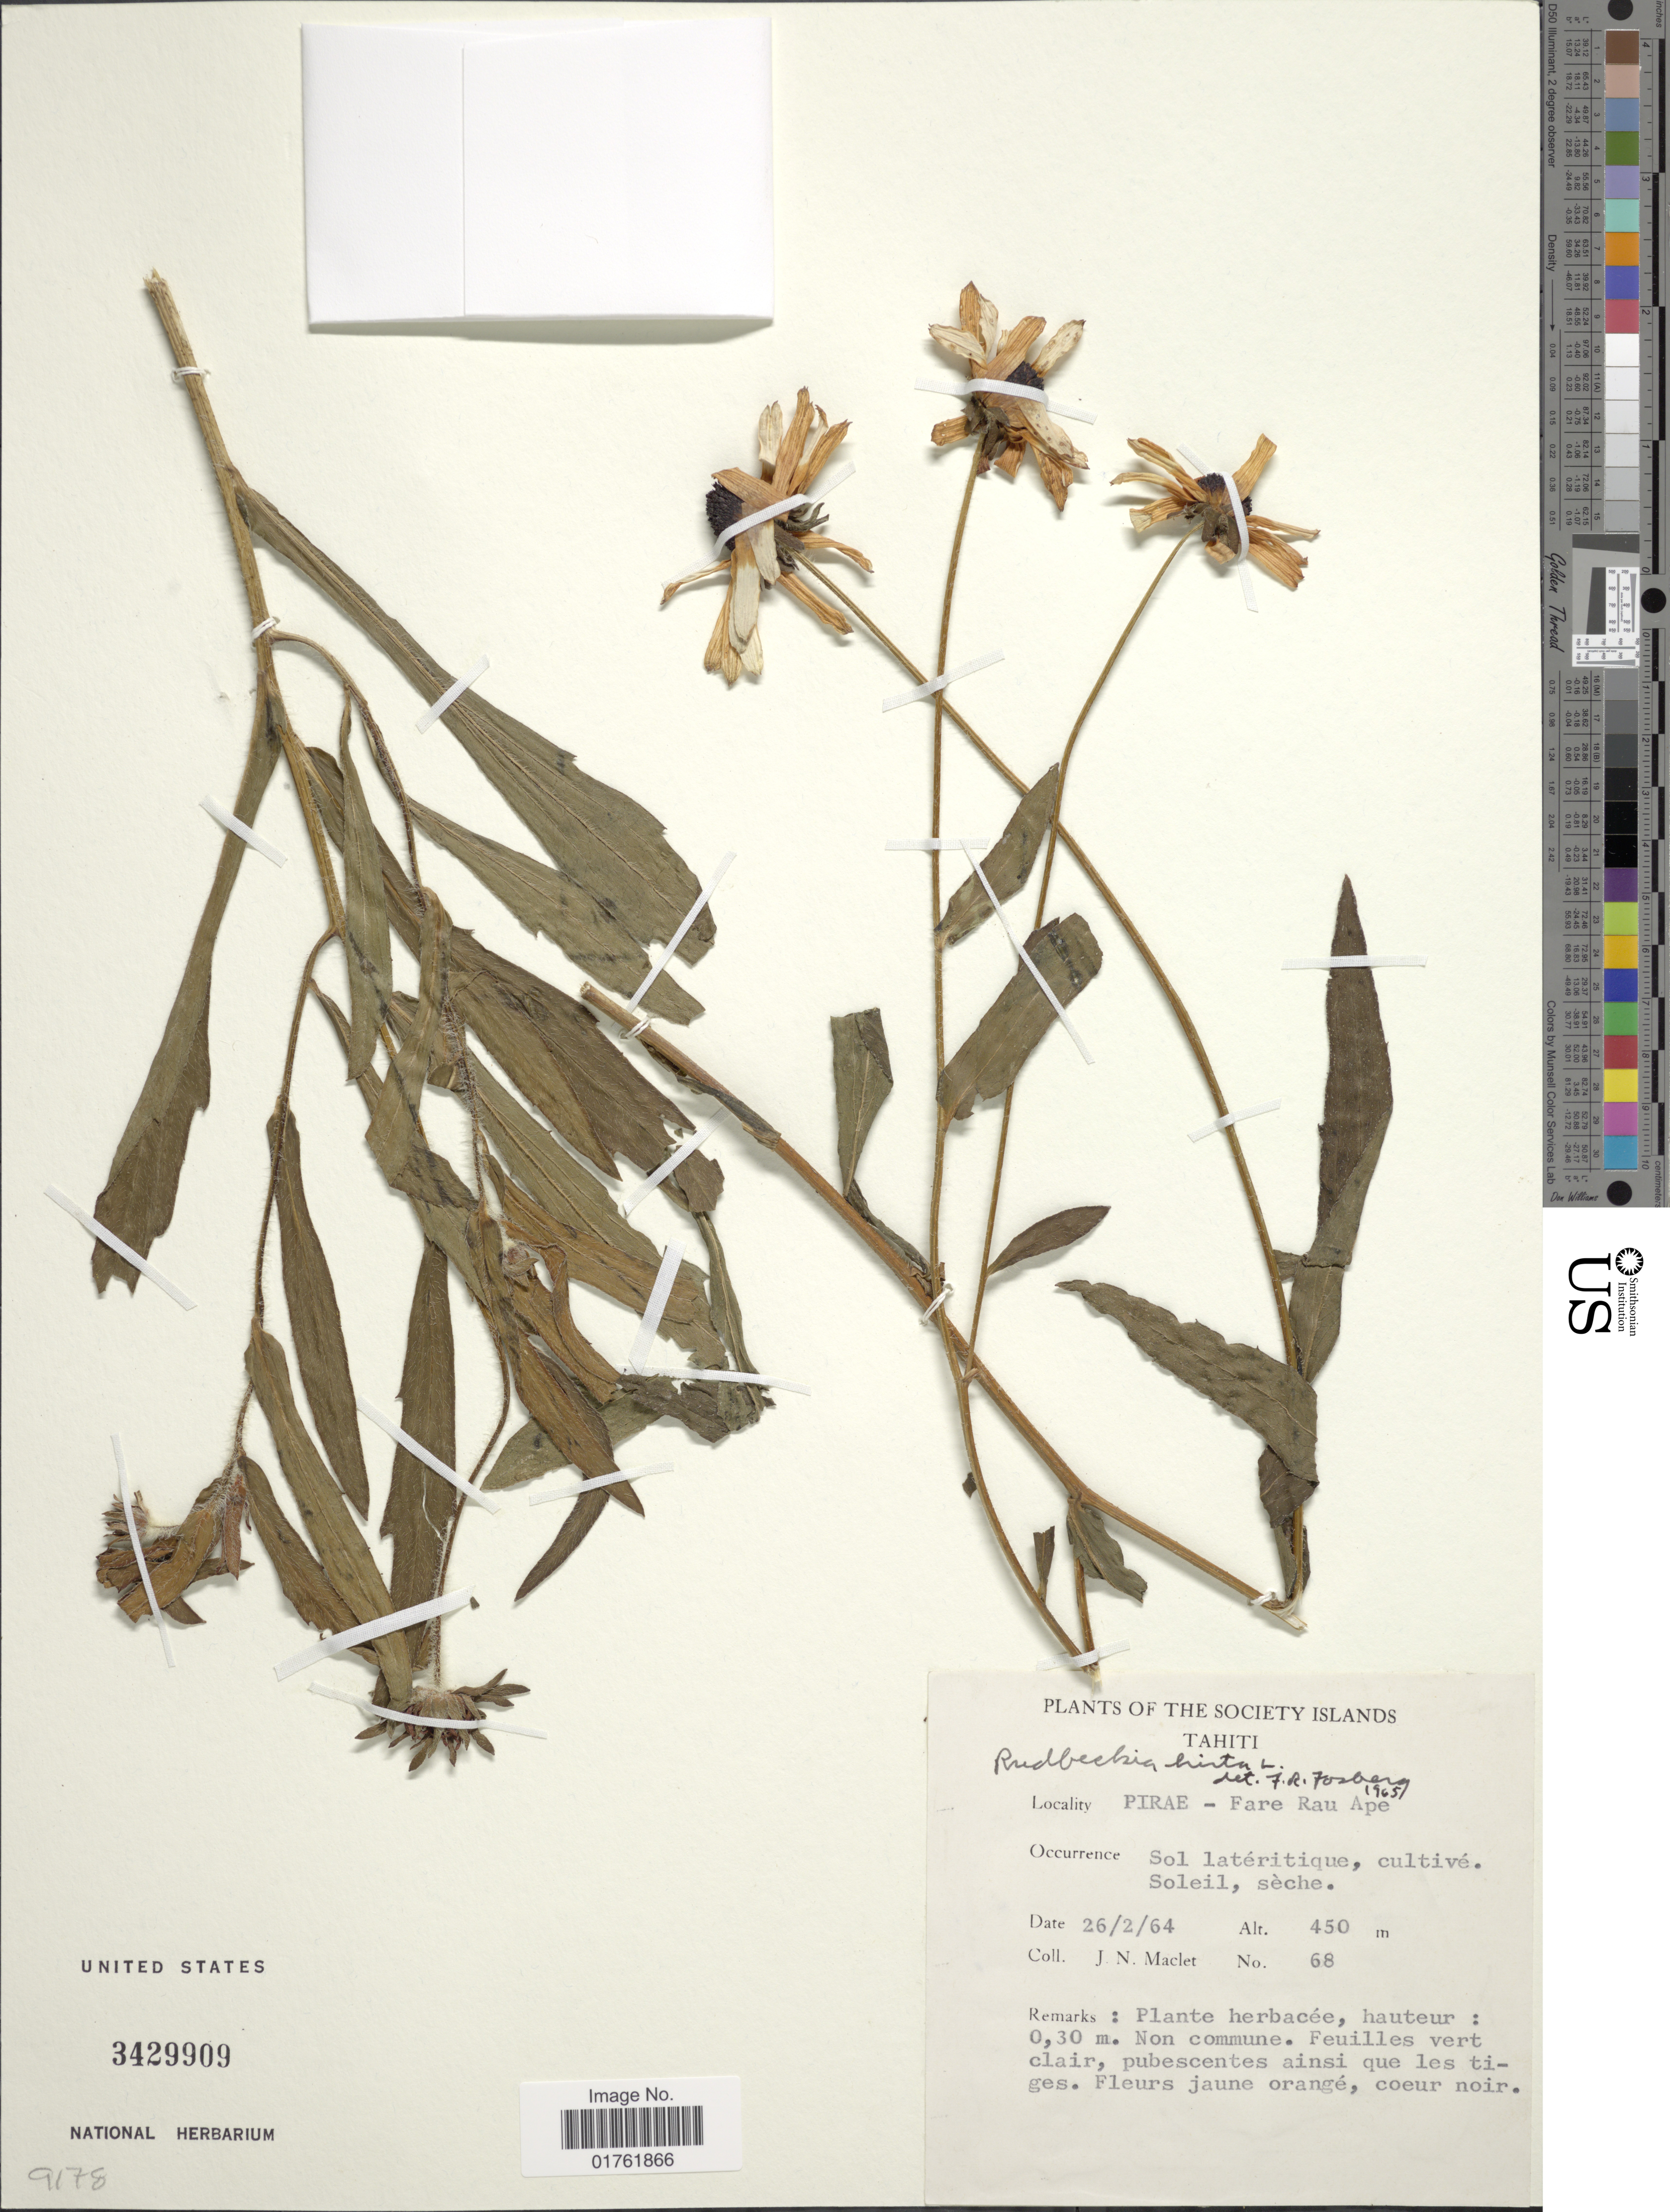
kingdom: Plantae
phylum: Tracheophyta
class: Magnoliopsida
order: Asterales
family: Asteraceae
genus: Rudbeckia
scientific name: Rudbeckia hirta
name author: L.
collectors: J. Maclet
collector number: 68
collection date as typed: Transcribed d/m/y: 26/2/64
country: French Polynesia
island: Tahiti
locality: The Society Islands, tahiti, Pirae - Fare Rau Alpe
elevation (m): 450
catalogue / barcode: US 3429909